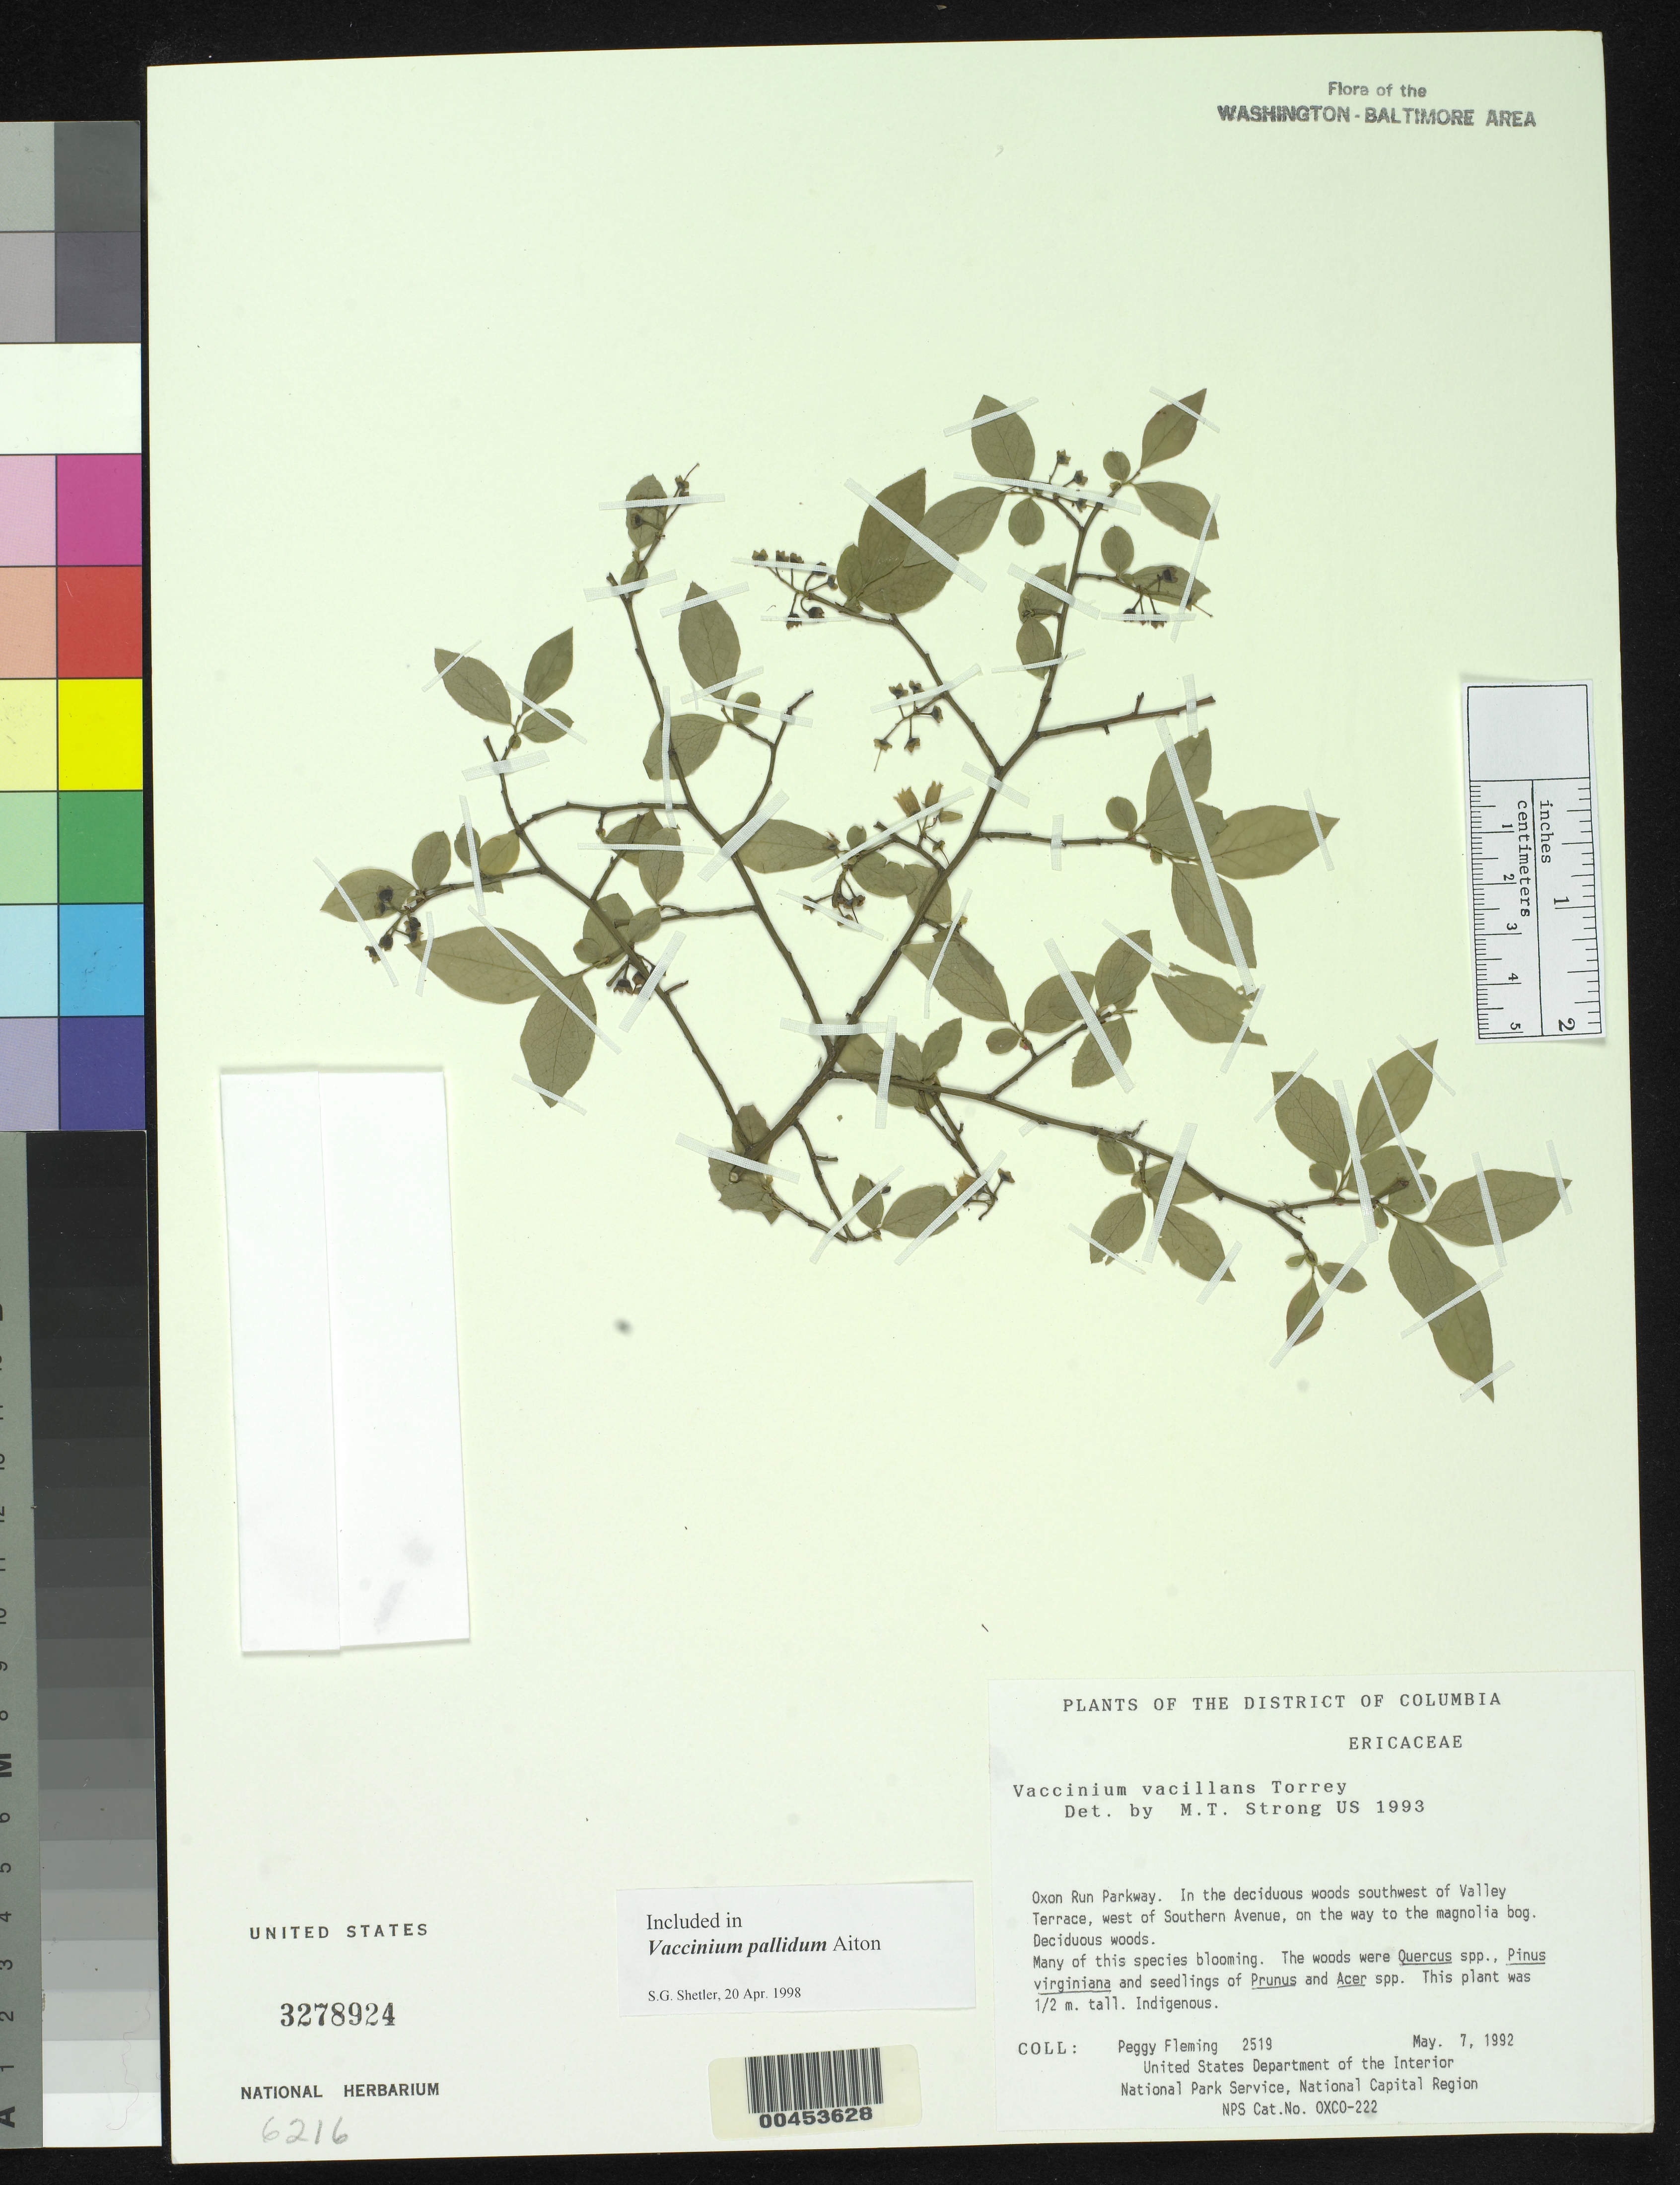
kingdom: Plantae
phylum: Tracheophyta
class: Magnoliopsida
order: Ericales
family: Ericaceae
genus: Vaccinium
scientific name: Vaccinium pallidum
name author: Aiton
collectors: P. Fleming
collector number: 2519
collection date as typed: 07 May 1992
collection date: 1992-05-07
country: United States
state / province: District of Columbia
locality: Oxon Run Parkway, SW of Valley Terrace, W of Southern Ave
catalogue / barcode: US 3278924